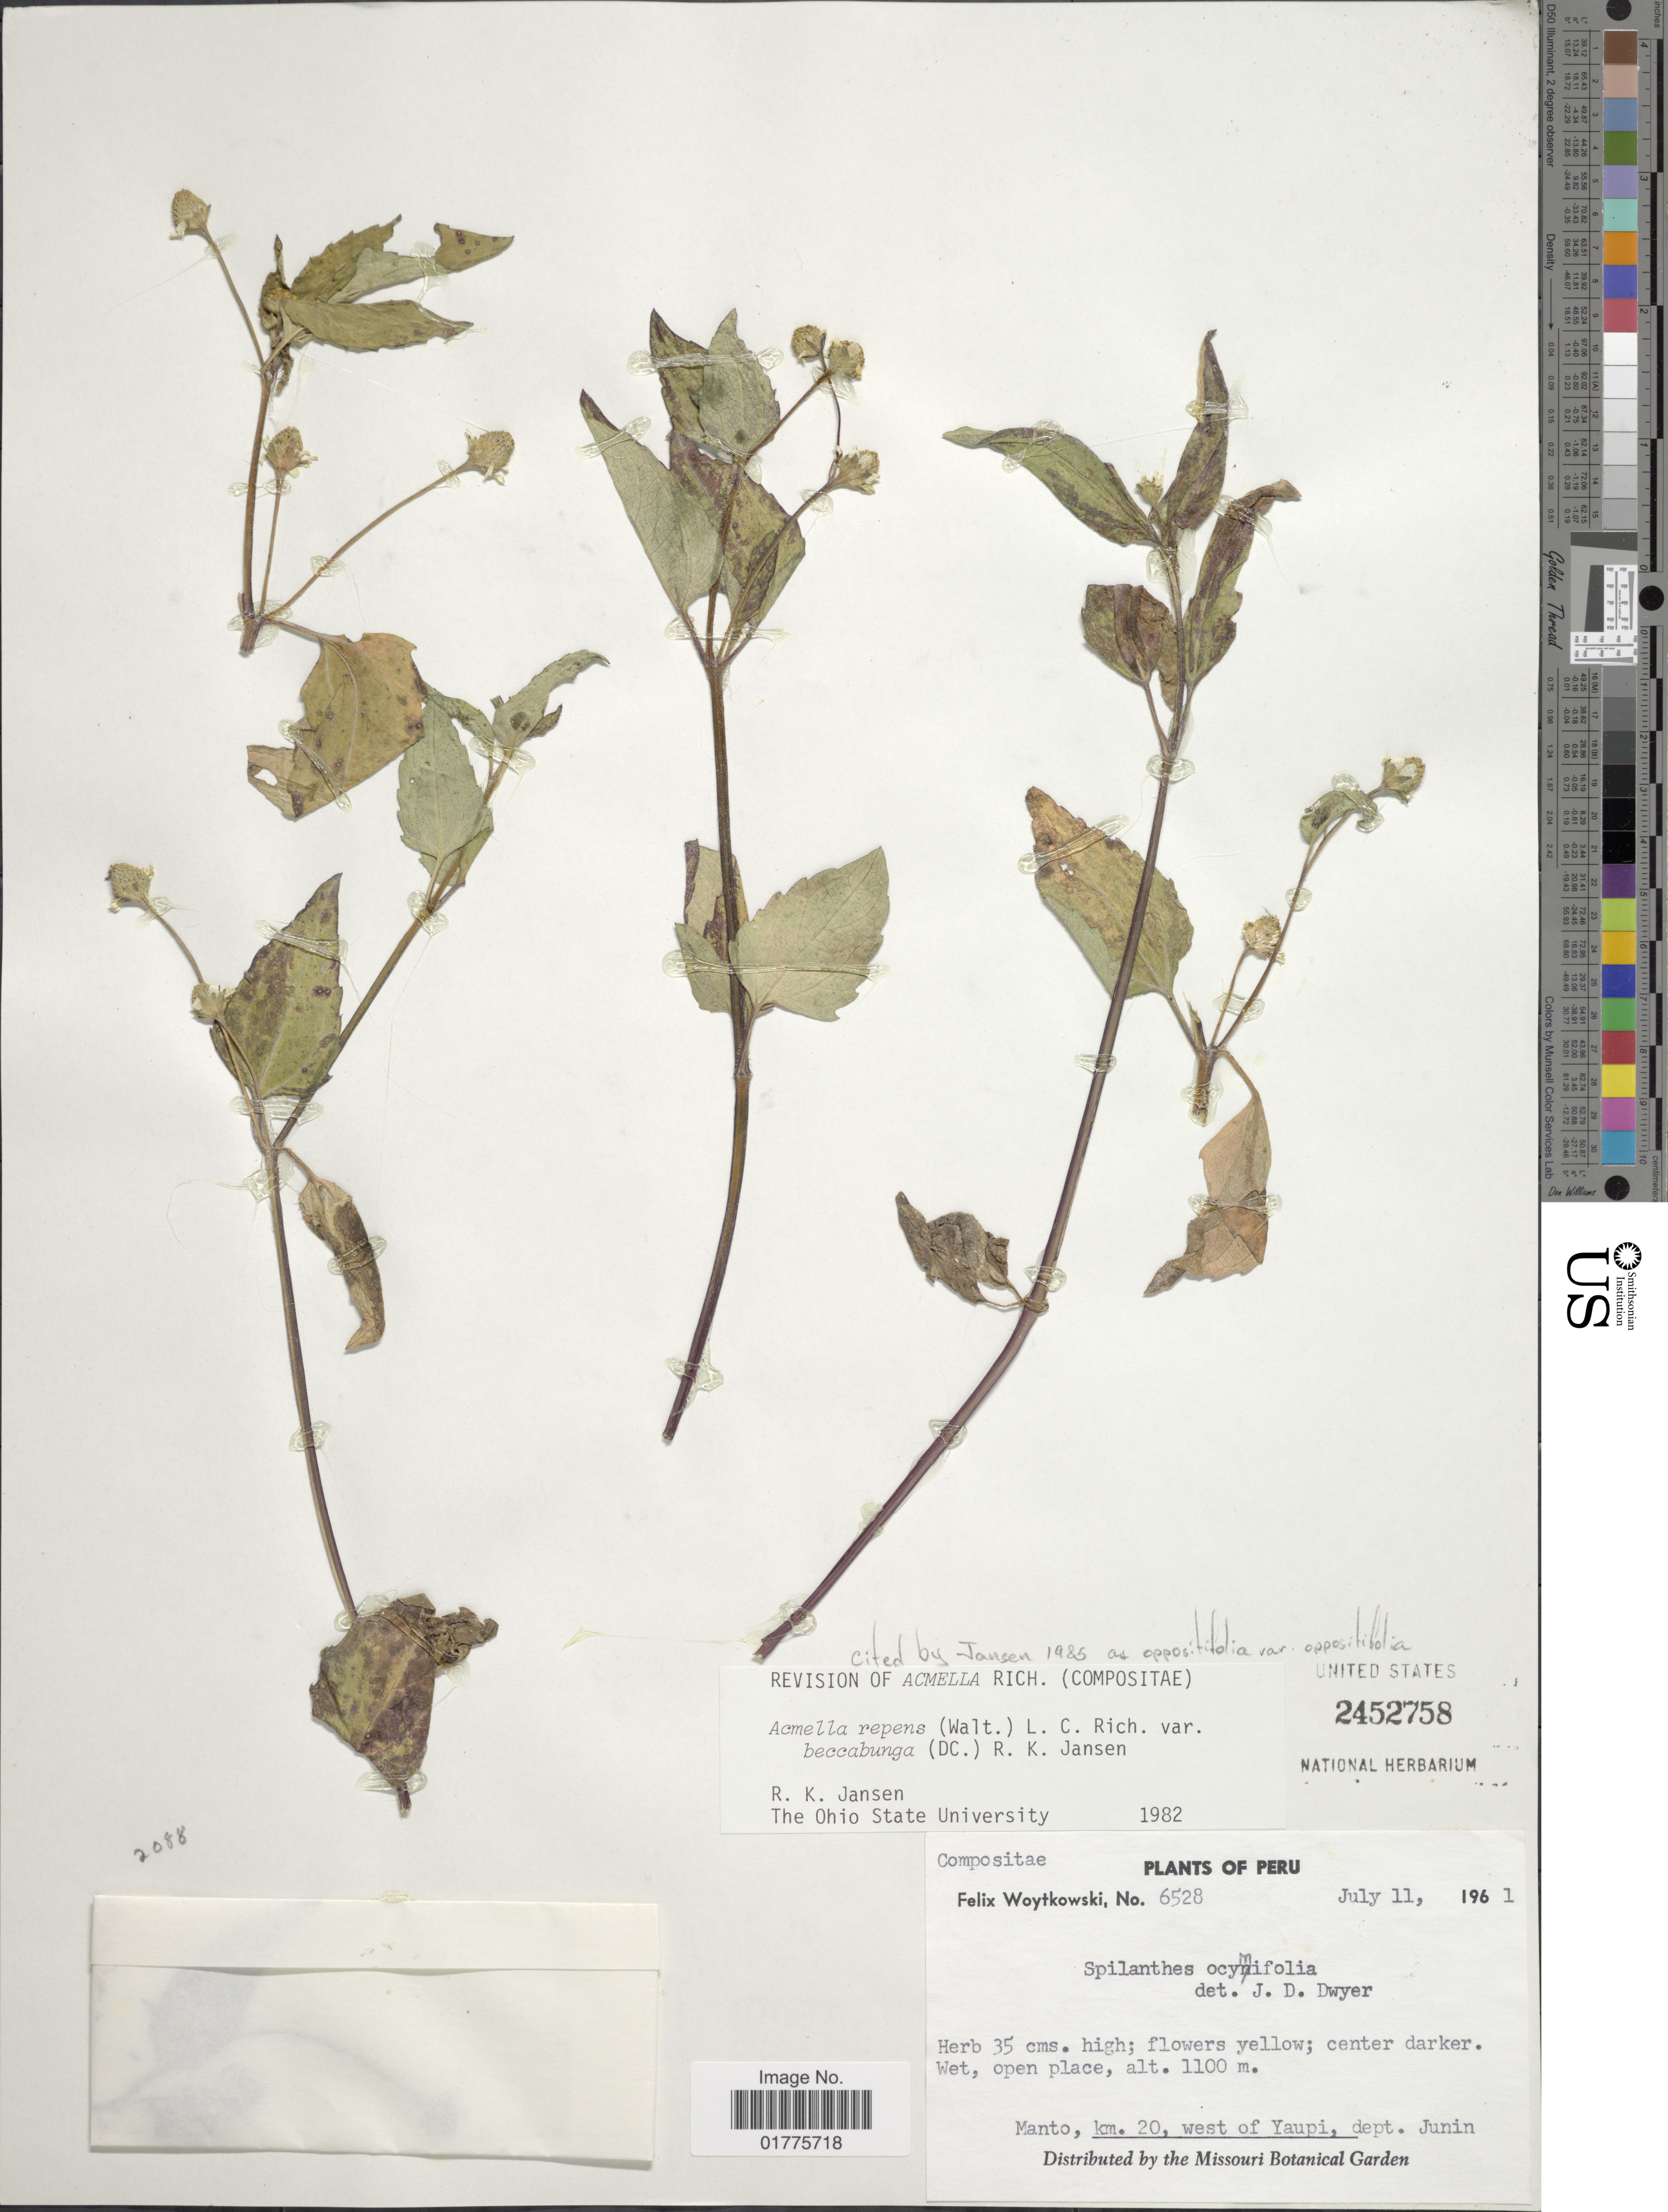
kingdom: Plantae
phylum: Tracheophyta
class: Magnoliopsida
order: Asterales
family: Asteraceae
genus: Acmella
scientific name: Acmella repens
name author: (Walter) Rich.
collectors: F. Woytkowski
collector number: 6528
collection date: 1961-07-11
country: Peru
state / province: Junín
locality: Wet, open place, Manto, km. 20, west of Yaupi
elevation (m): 1100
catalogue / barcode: US 2452758